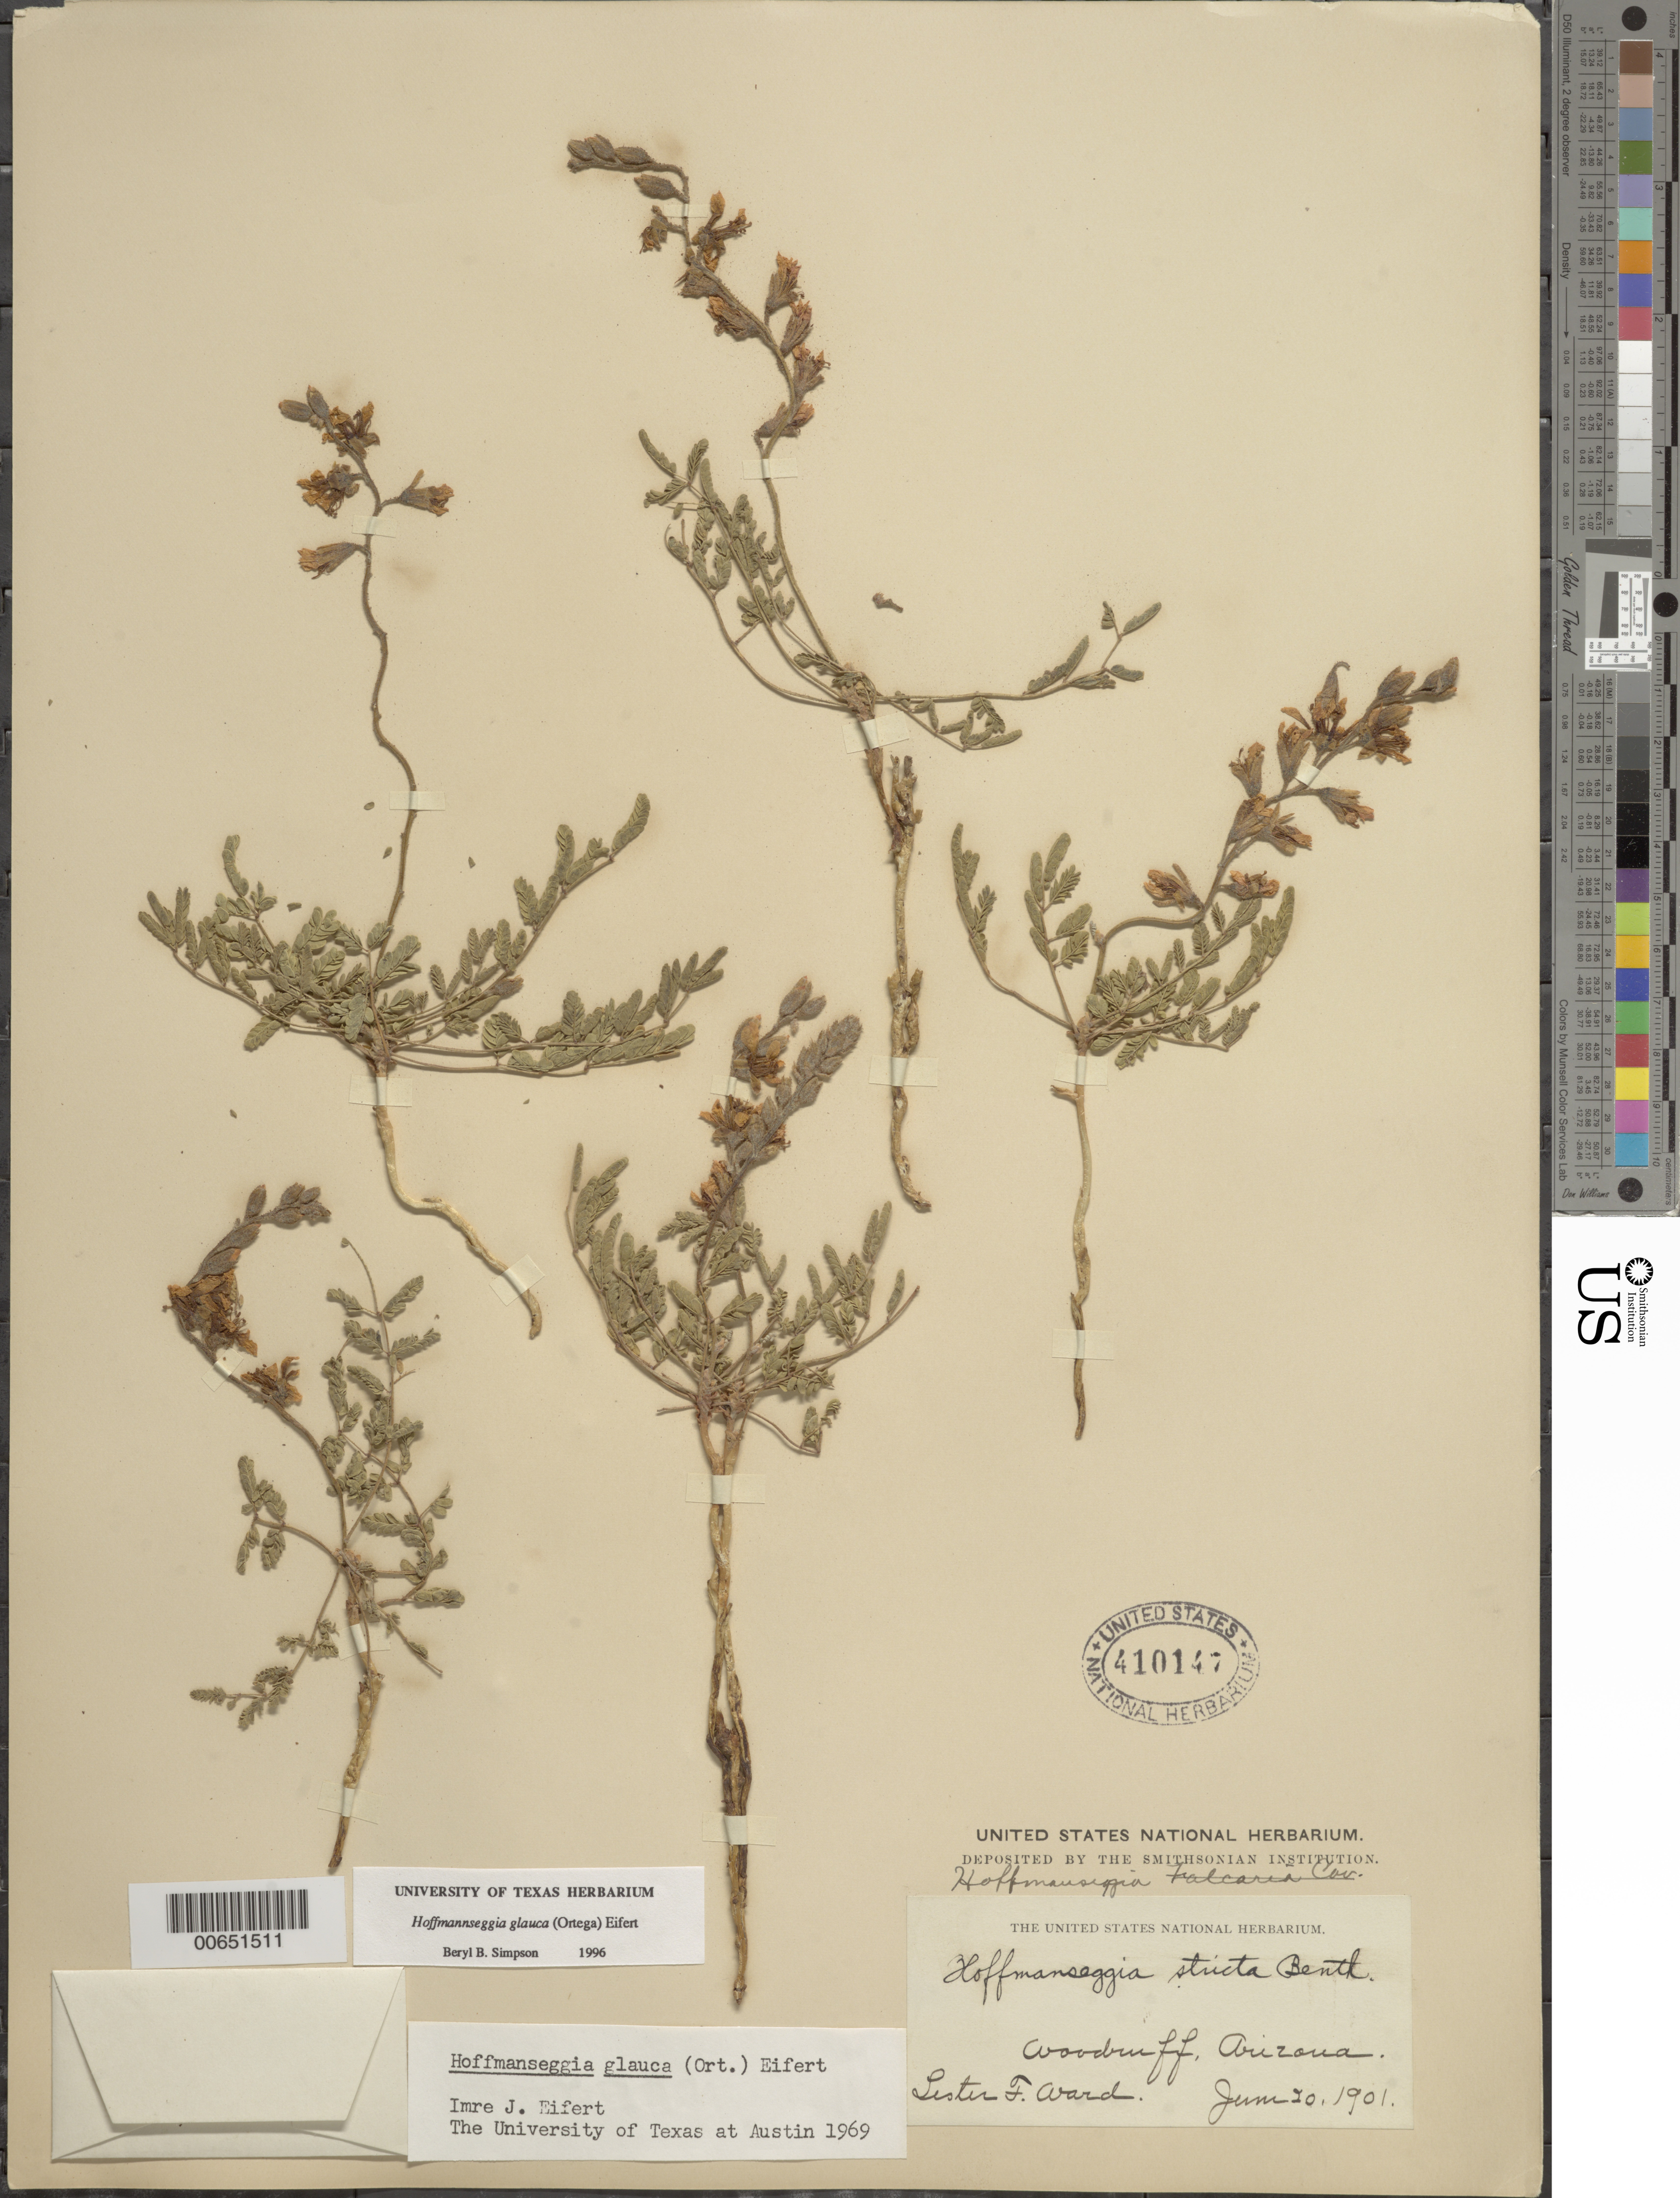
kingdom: Plantae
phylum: Tracheophyta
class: Magnoliopsida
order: Fabales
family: Fabaceae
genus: Hoffmannseggia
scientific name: Hoffmannseggia glauca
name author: (Ortega) Eifert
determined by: Simpson, B.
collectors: L. F. Ward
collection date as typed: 20 Jun 1901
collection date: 1901-06-20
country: United States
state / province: Arizona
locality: Woodruff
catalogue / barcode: US 410147